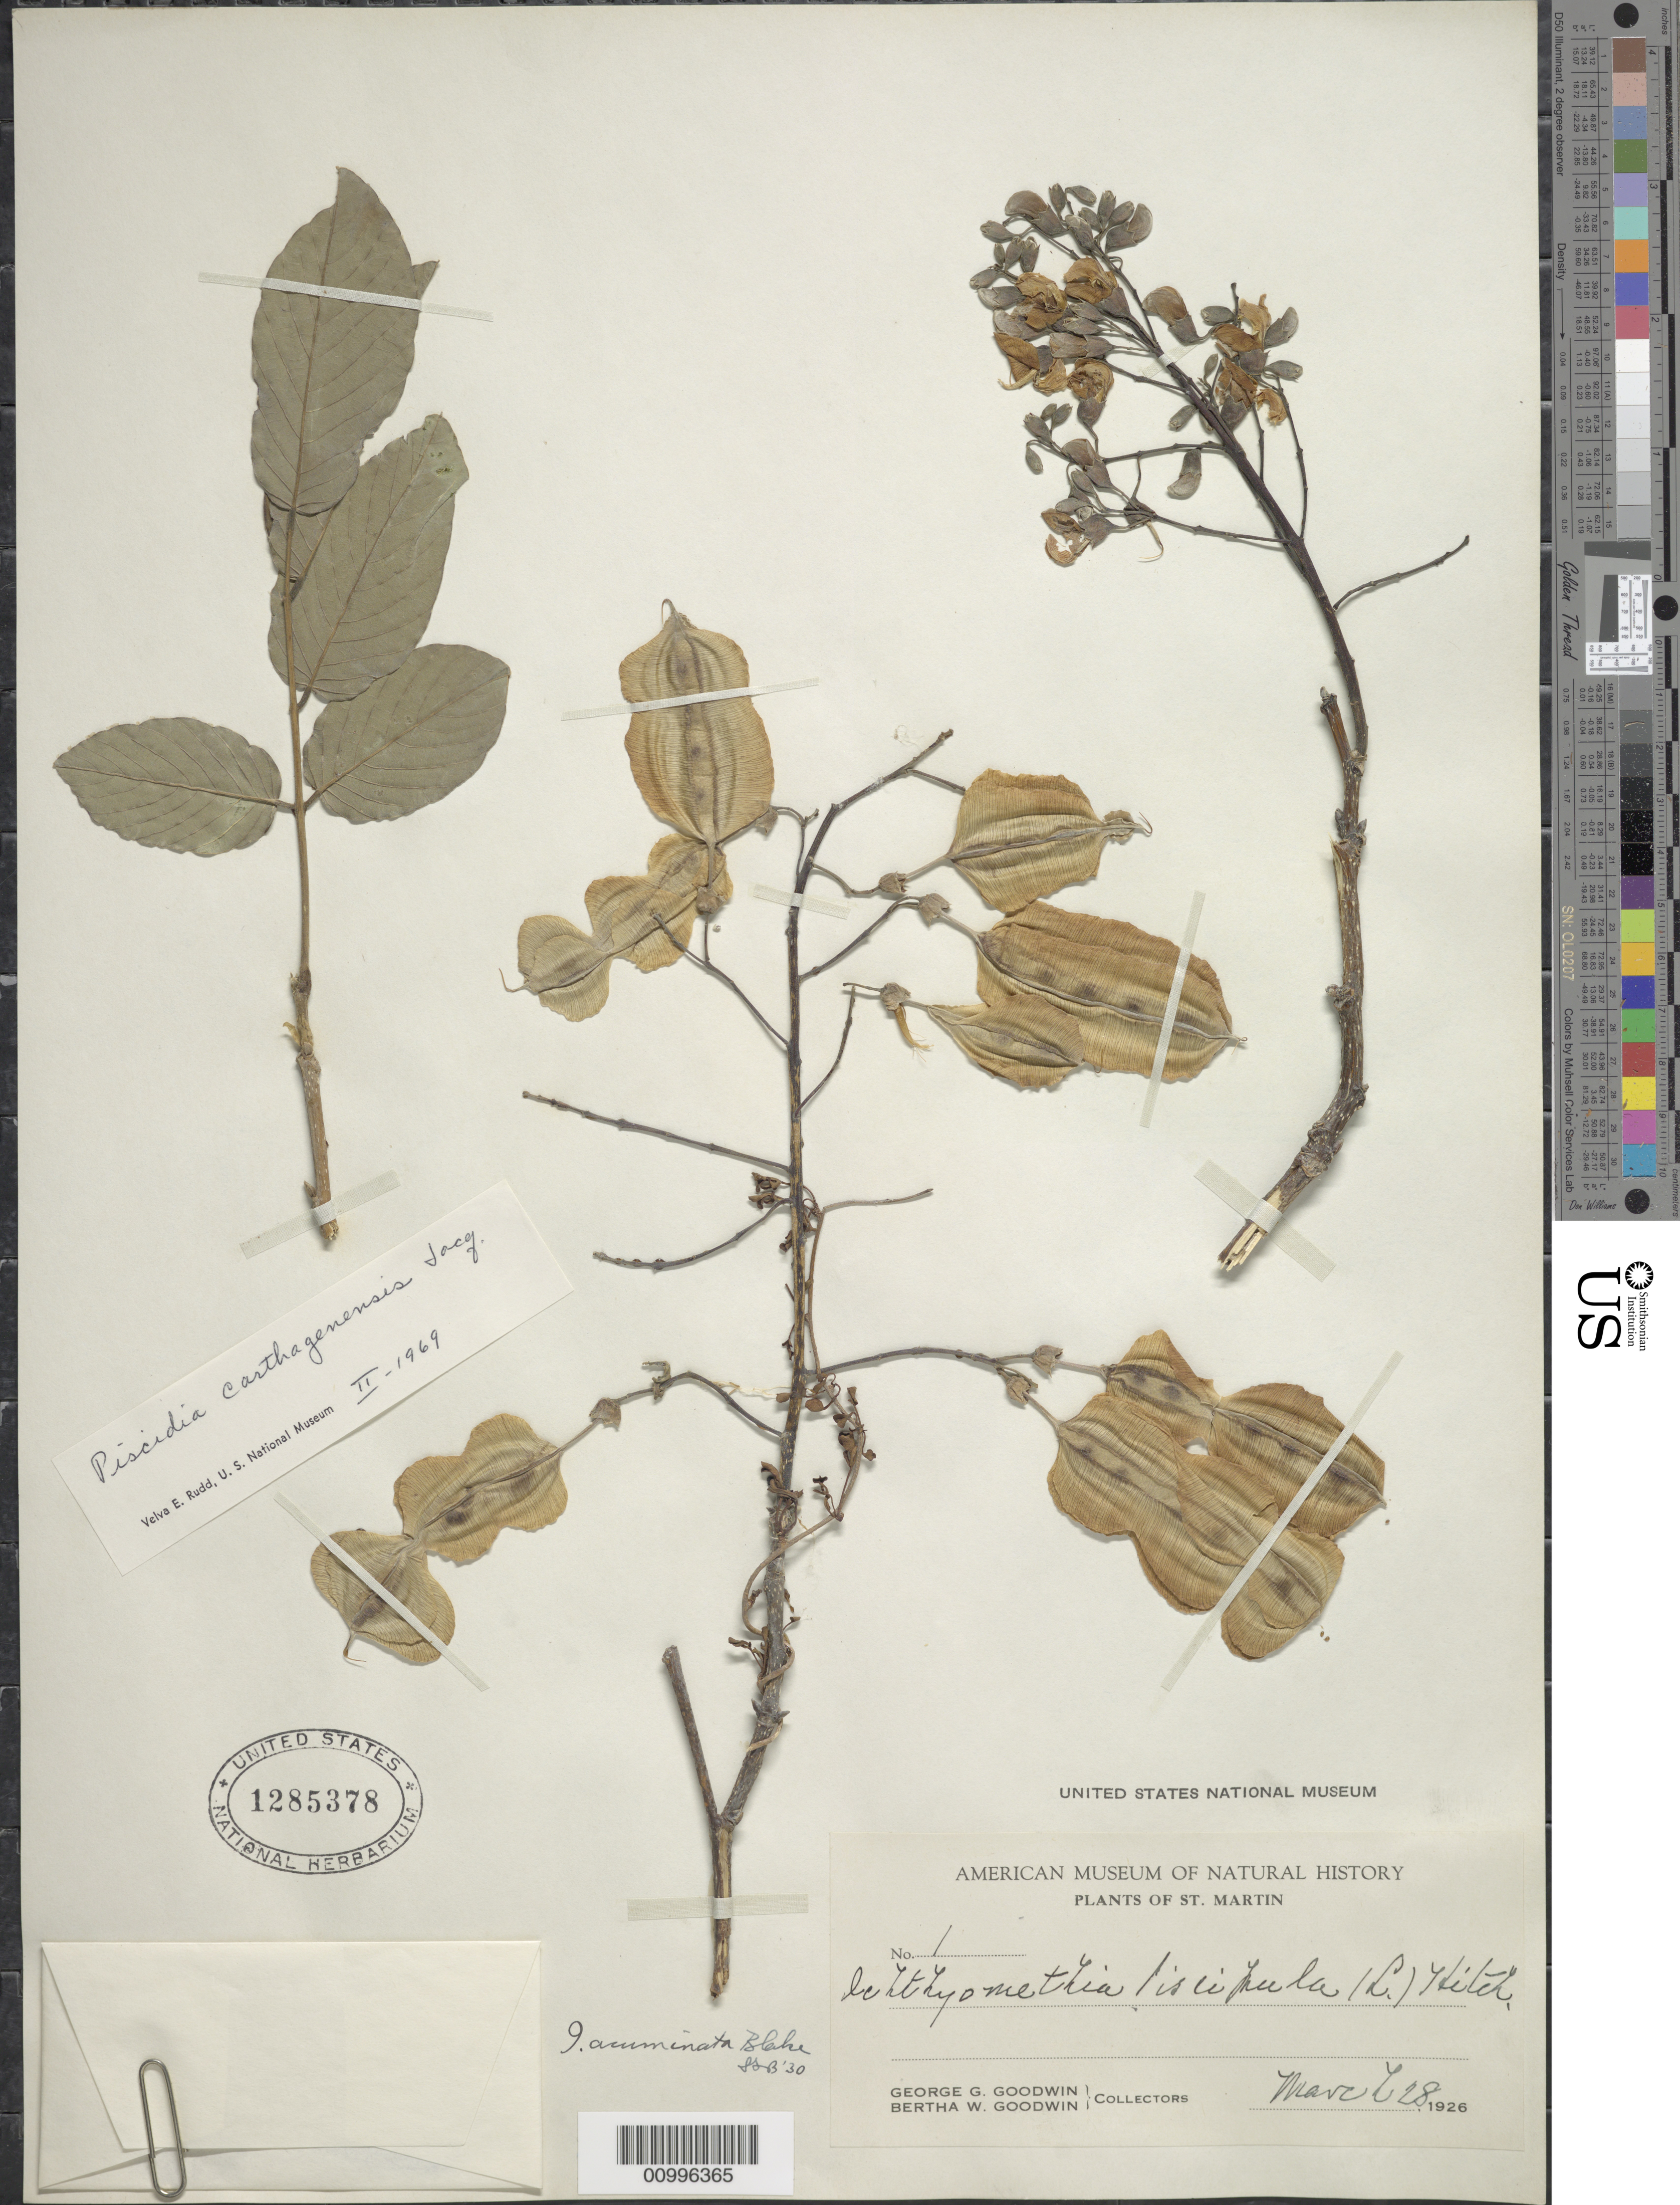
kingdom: Plantae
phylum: Tracheophyta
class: Magnoliopsida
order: Fabales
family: Fabaceae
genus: Piscidia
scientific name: Piscidia carthagenensis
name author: Jacq.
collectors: G. Goodwin & B. Goodwin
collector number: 1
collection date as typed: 28 Mar 1926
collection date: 1926-03-28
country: Sint Maartin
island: Sint Maarten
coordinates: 0 N, 0 E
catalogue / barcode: US 1285378